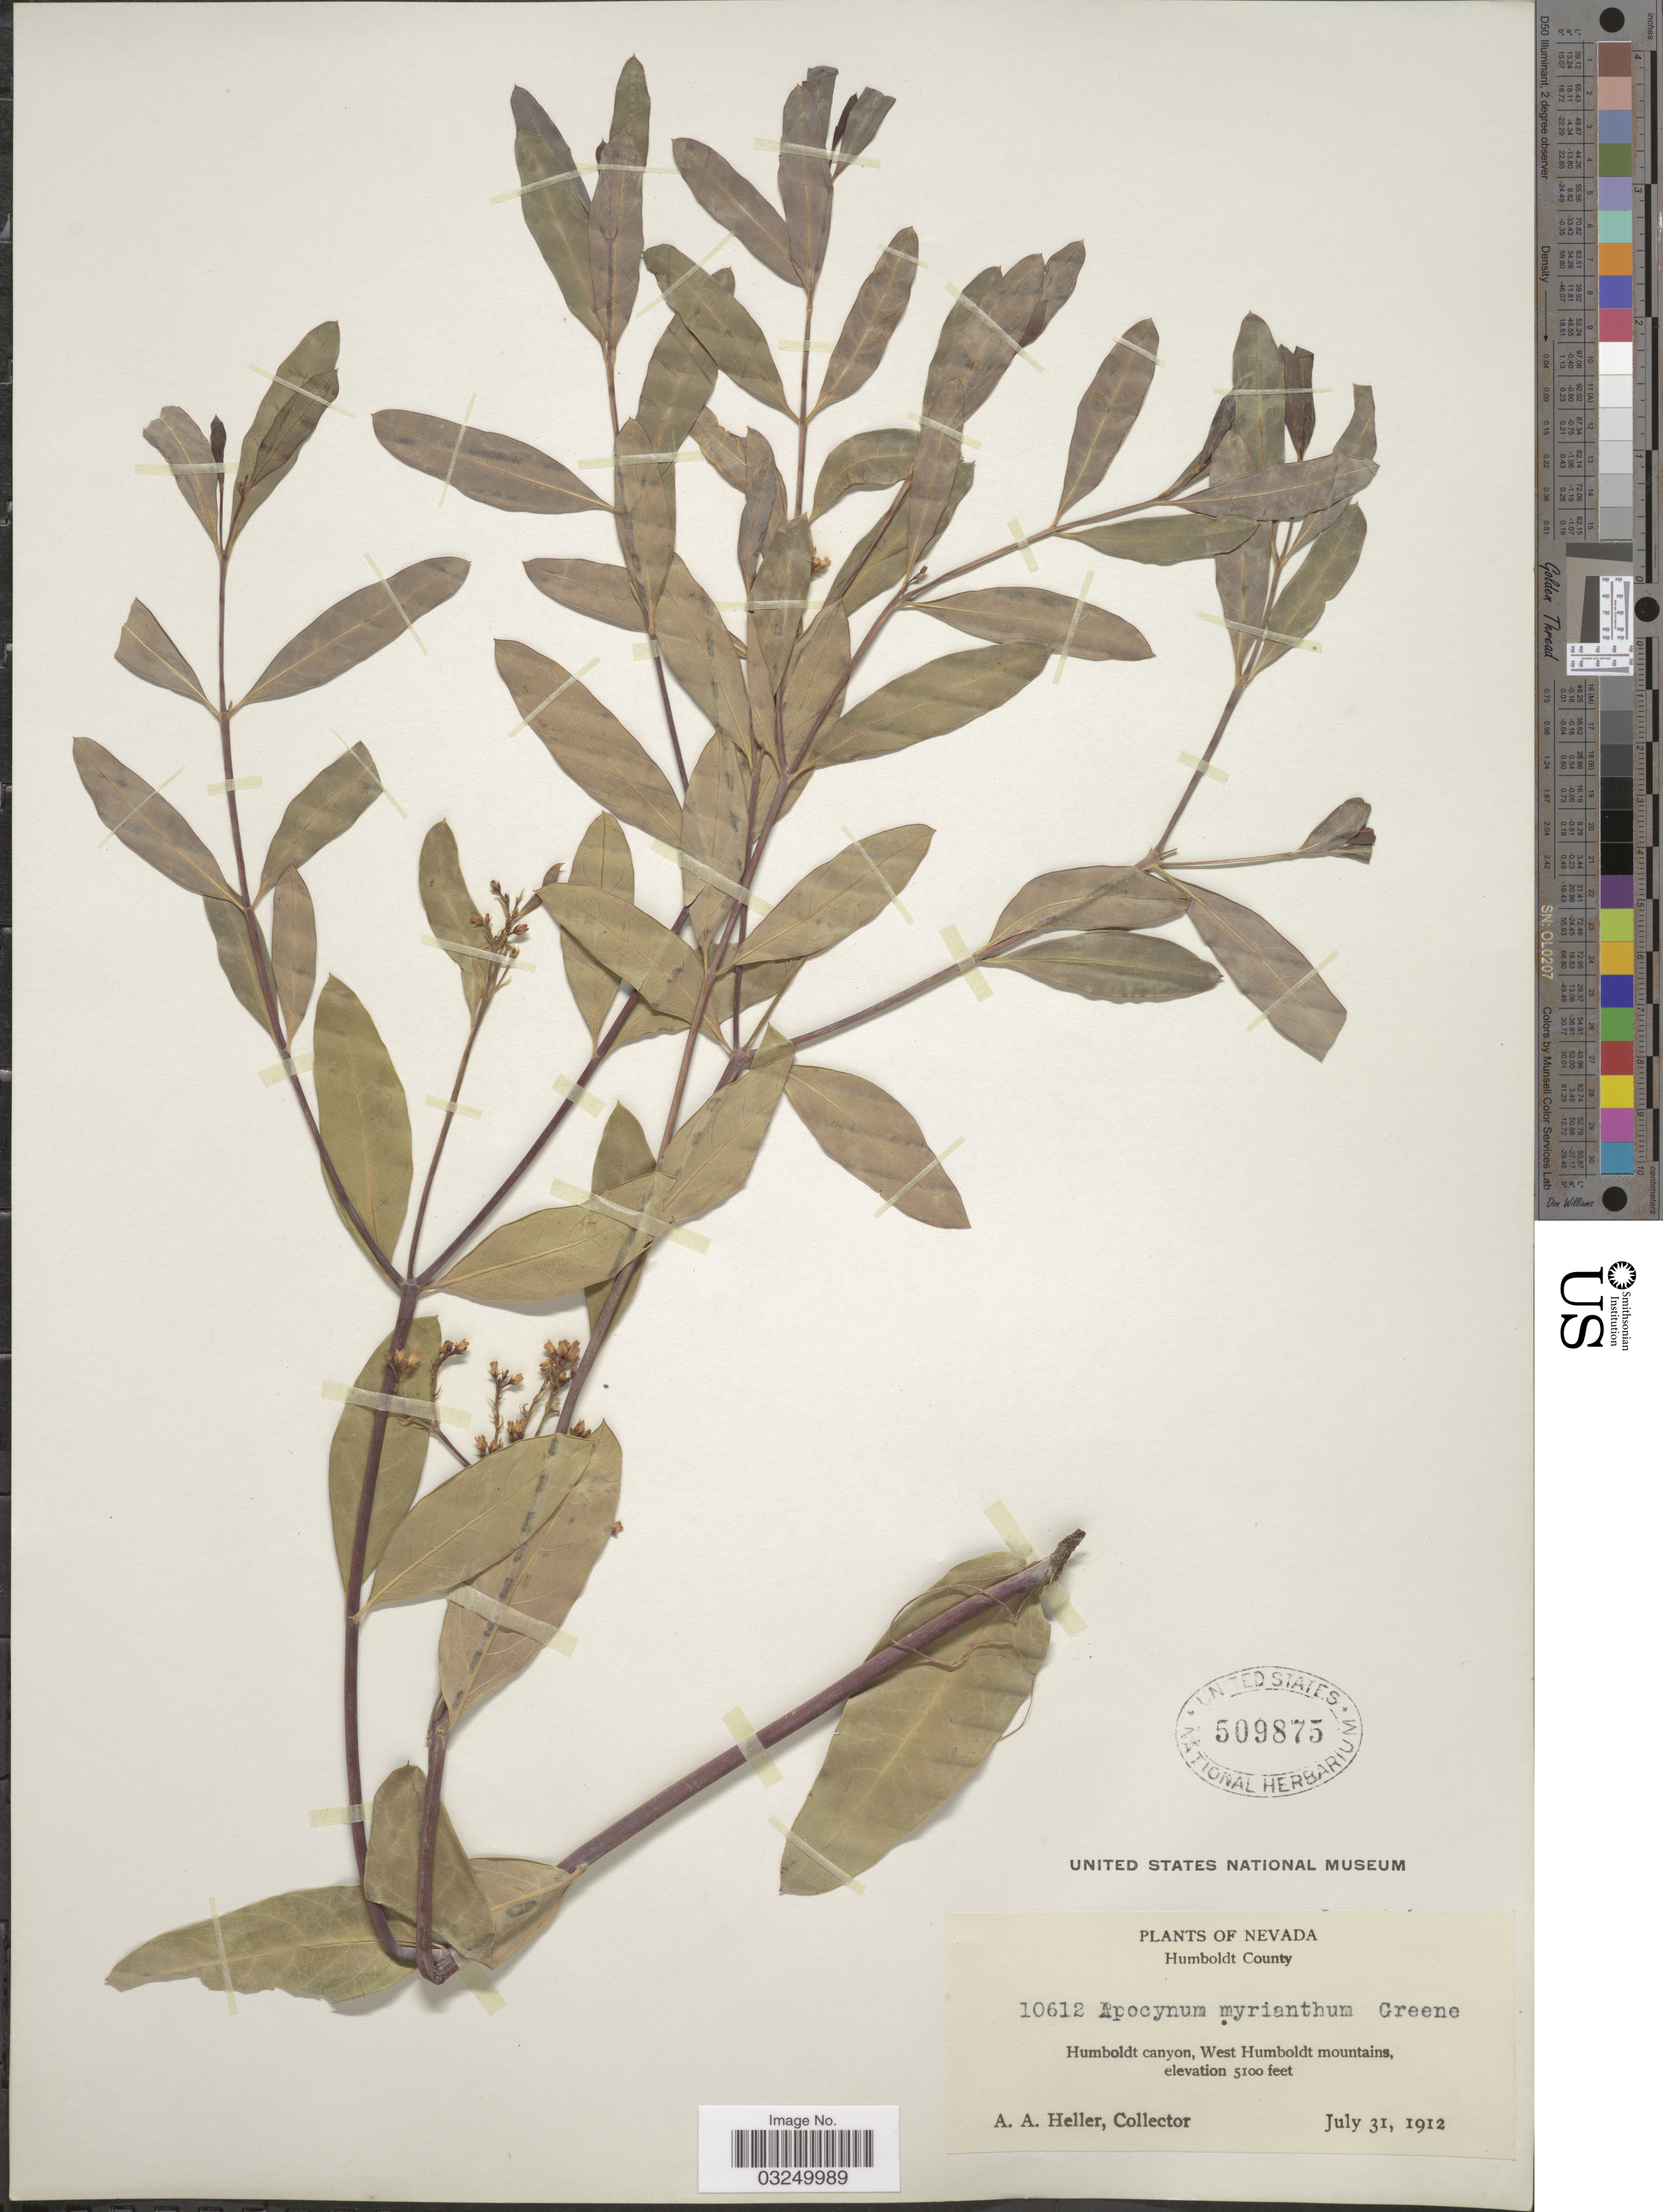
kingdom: Plantae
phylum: Tracheophyta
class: Magnoliopsida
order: Gentianales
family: Apocynaceae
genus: Apocynum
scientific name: Apocynum myrianthum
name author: S.W. Greene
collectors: A. A. Heller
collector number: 10612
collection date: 1912-07-31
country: United States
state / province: Nevada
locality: Humboldt County. Humboldt canyon, West Humboldt mountains.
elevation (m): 1554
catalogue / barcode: US 509875